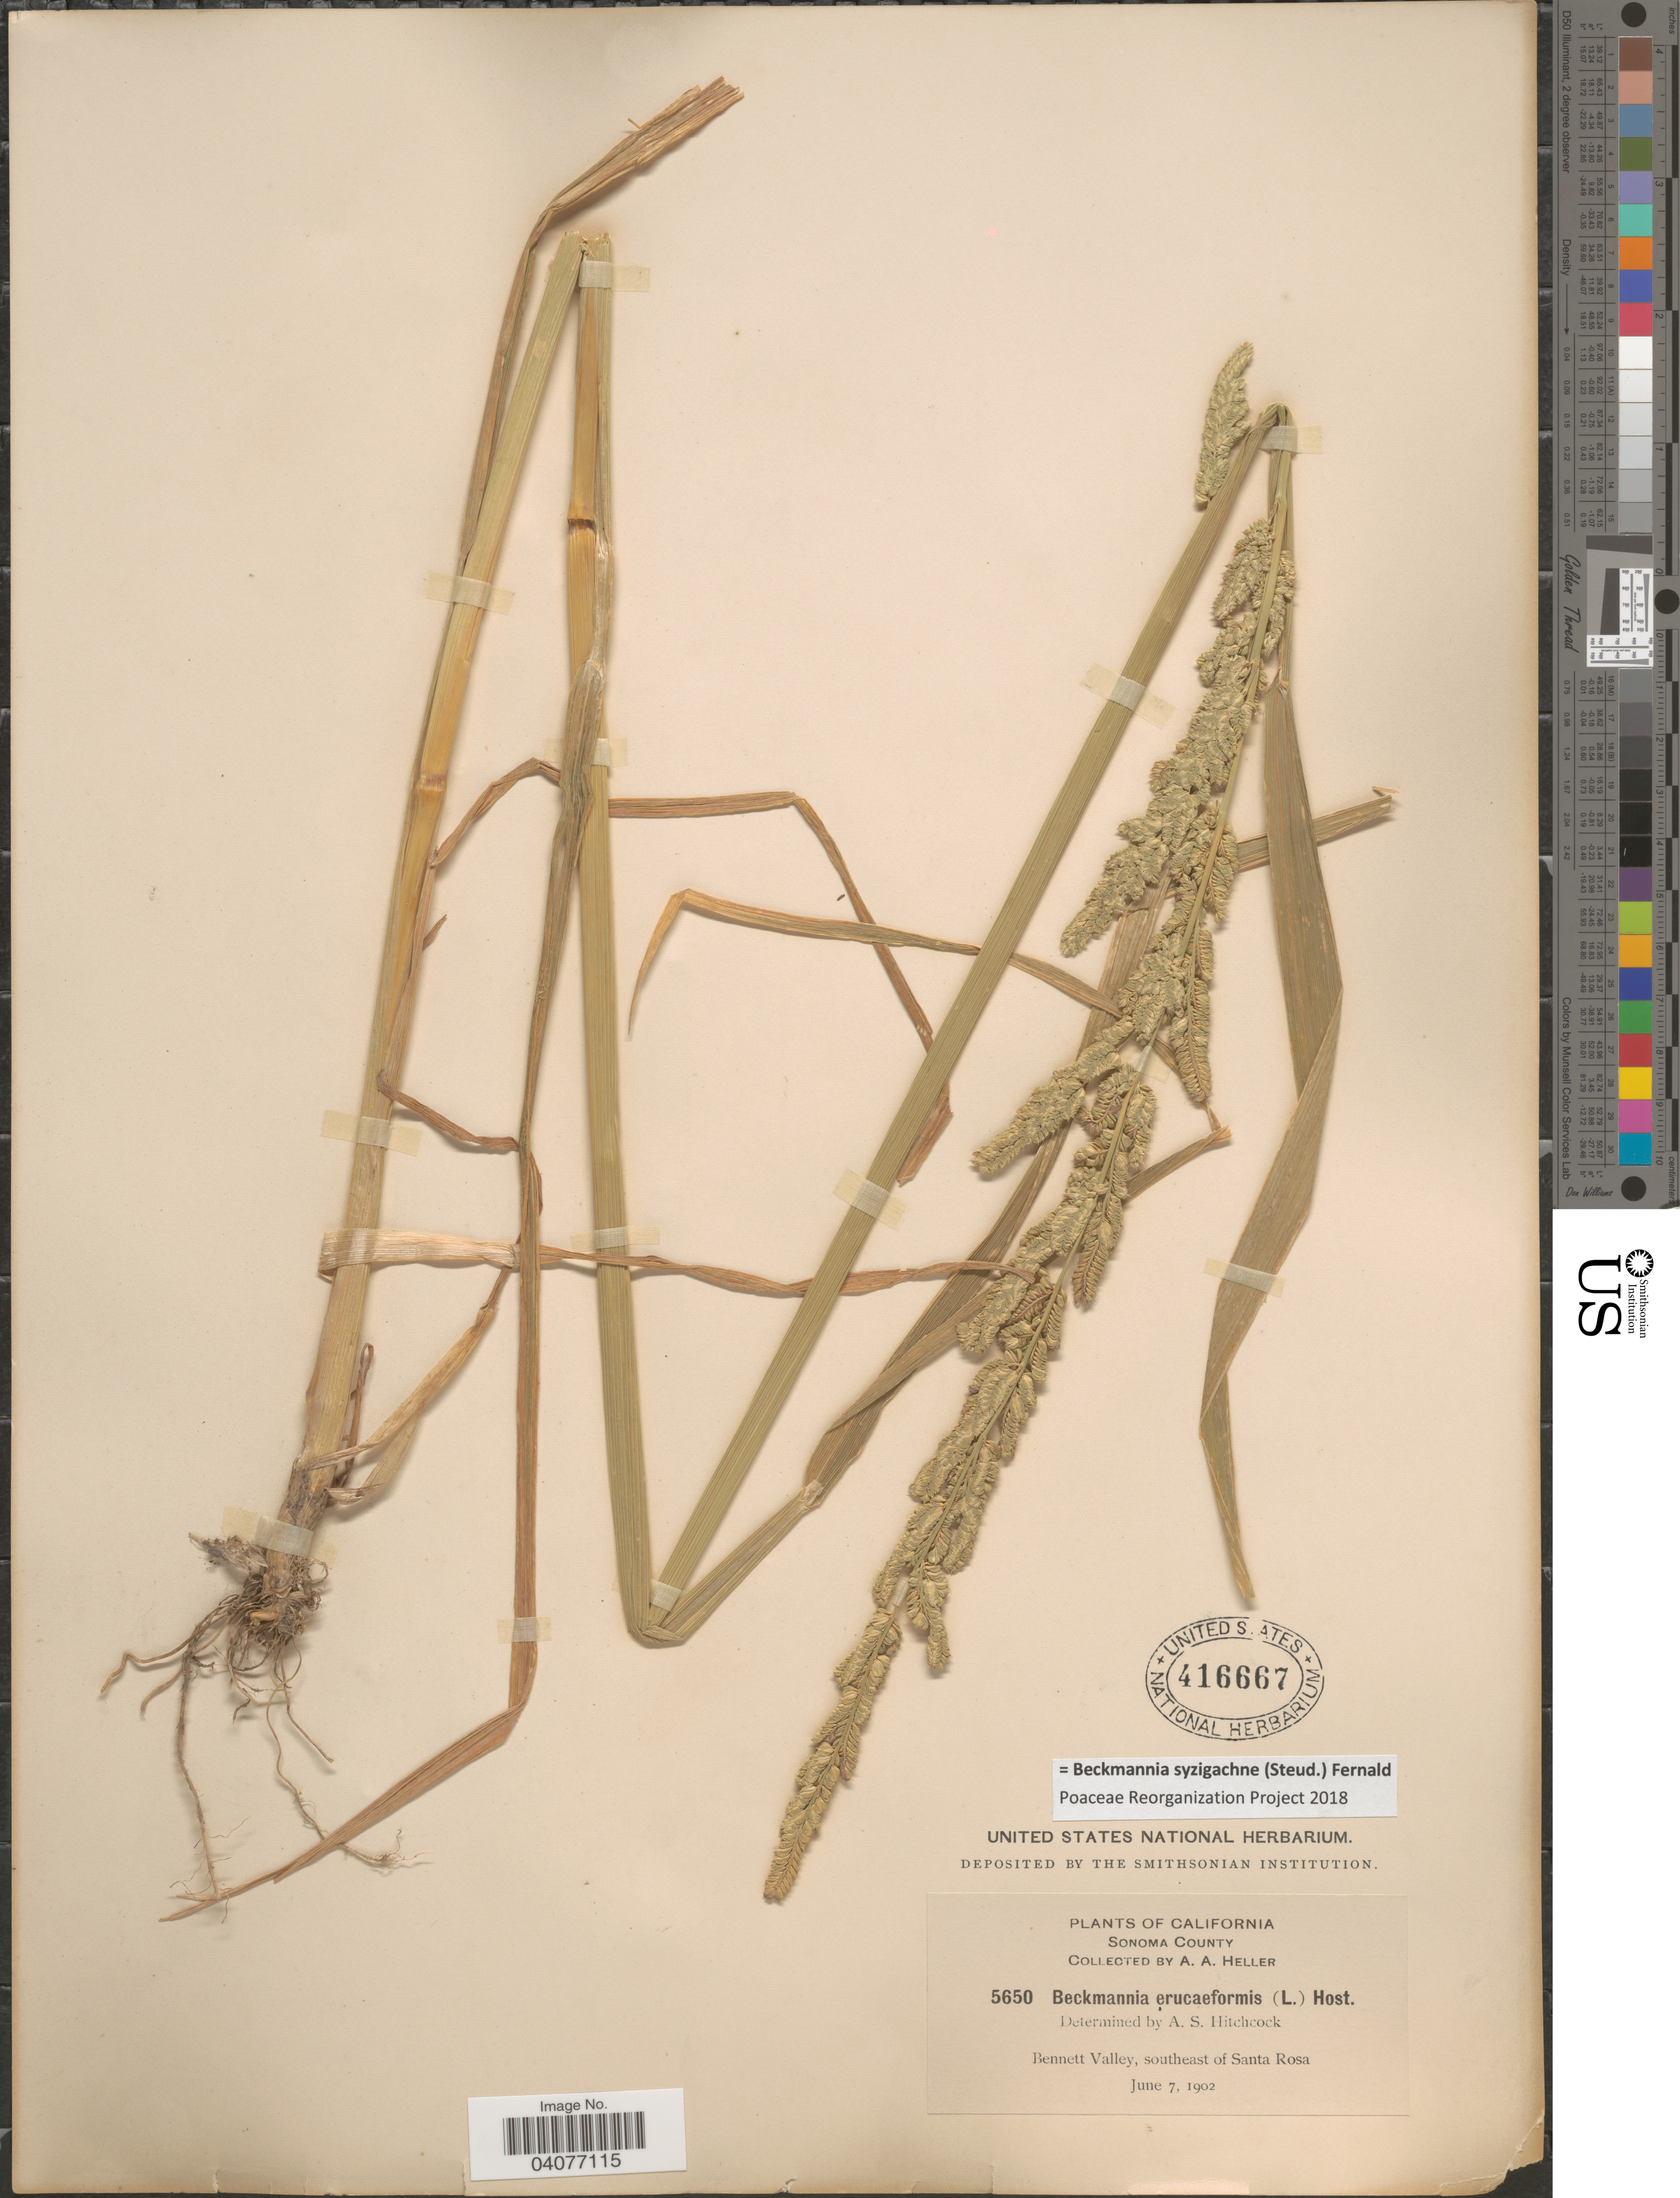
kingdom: Plantae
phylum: Tracheophyta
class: Liliopsida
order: Poales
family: Poaceae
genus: Beckmannia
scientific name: Beckmannia syzigachne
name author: (Steud.) Fernald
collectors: A. A. Heller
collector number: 5650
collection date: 1902-06-07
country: United States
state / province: California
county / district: Sonoma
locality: Sonoma County. Bennett Valley, southeast of Santa Rosa.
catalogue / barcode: US 416667